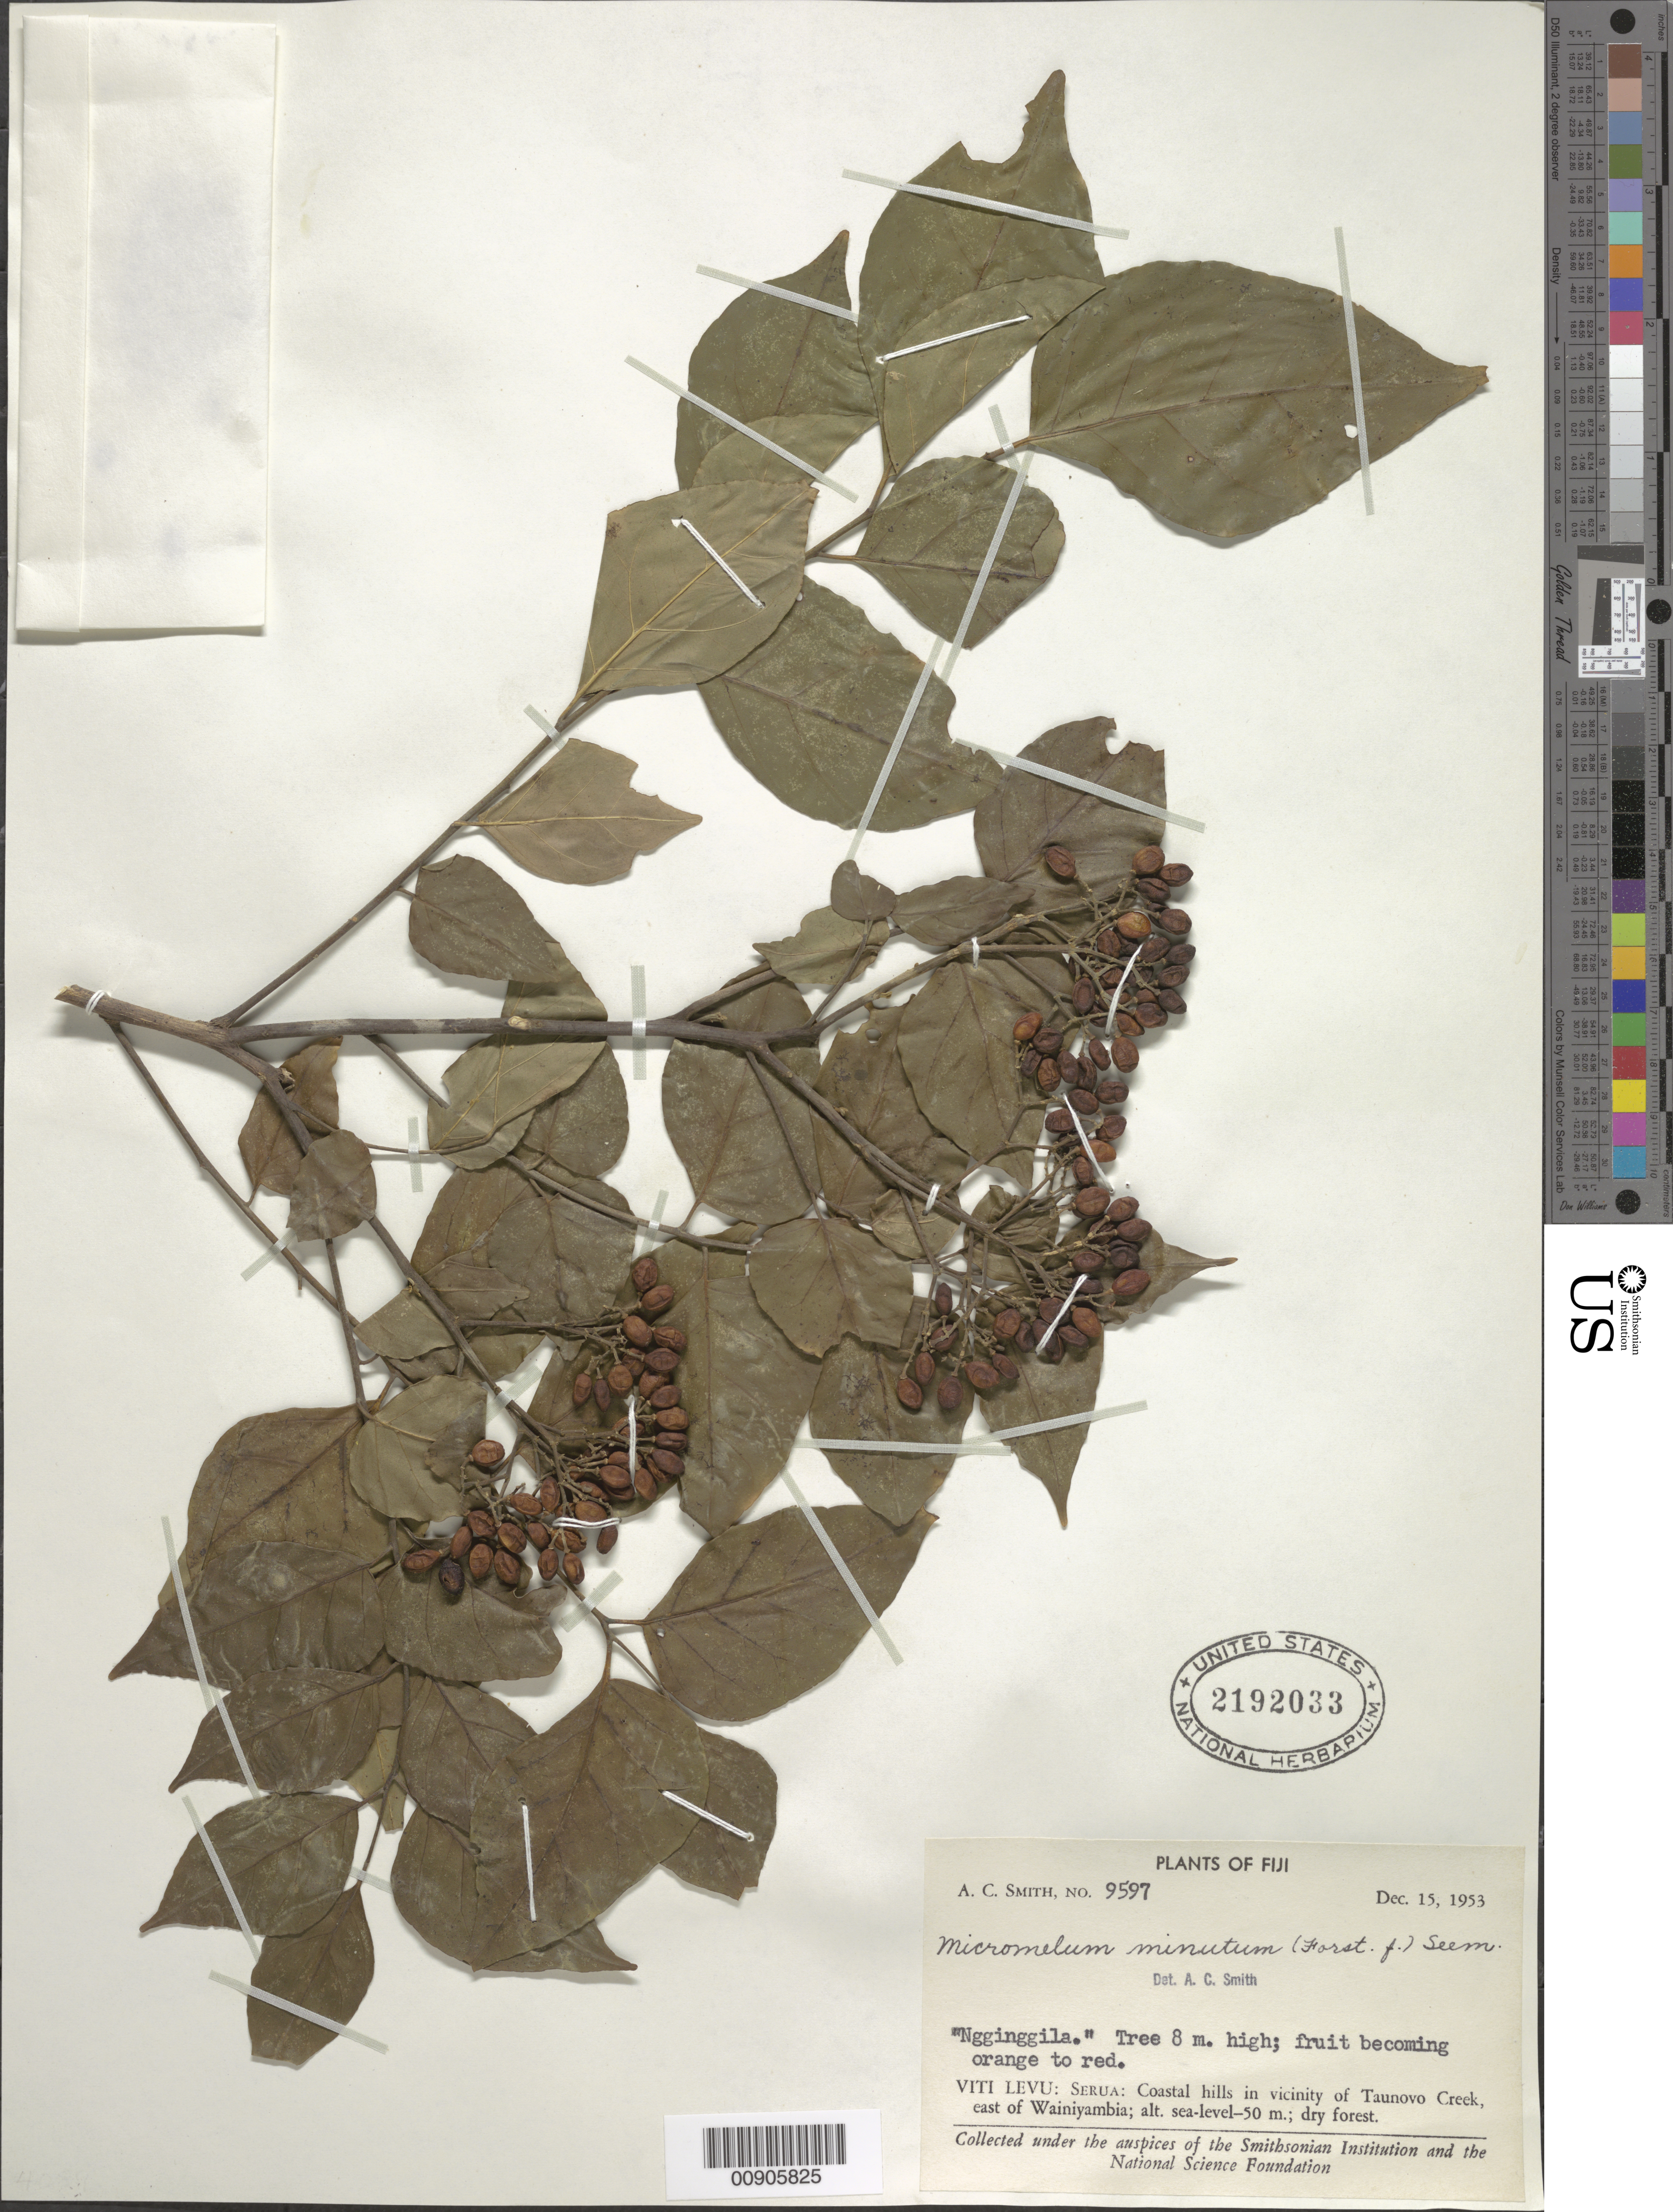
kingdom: Plantae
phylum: Tracheophyta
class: Magnoliopsida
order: Sapindales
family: Rutaceae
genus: Micromelum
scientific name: Micromelum minutum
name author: (G. Forst.) Wight & Arn.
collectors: C. A. Smith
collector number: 9597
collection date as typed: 15 Dec 1953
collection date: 1953-12-15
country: Fiji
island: Vanua Levu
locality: Serua, coastal hills in vicinity of Taunovo Creek, east of Wainiyambia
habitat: dry forest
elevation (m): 0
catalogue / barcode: US 219203